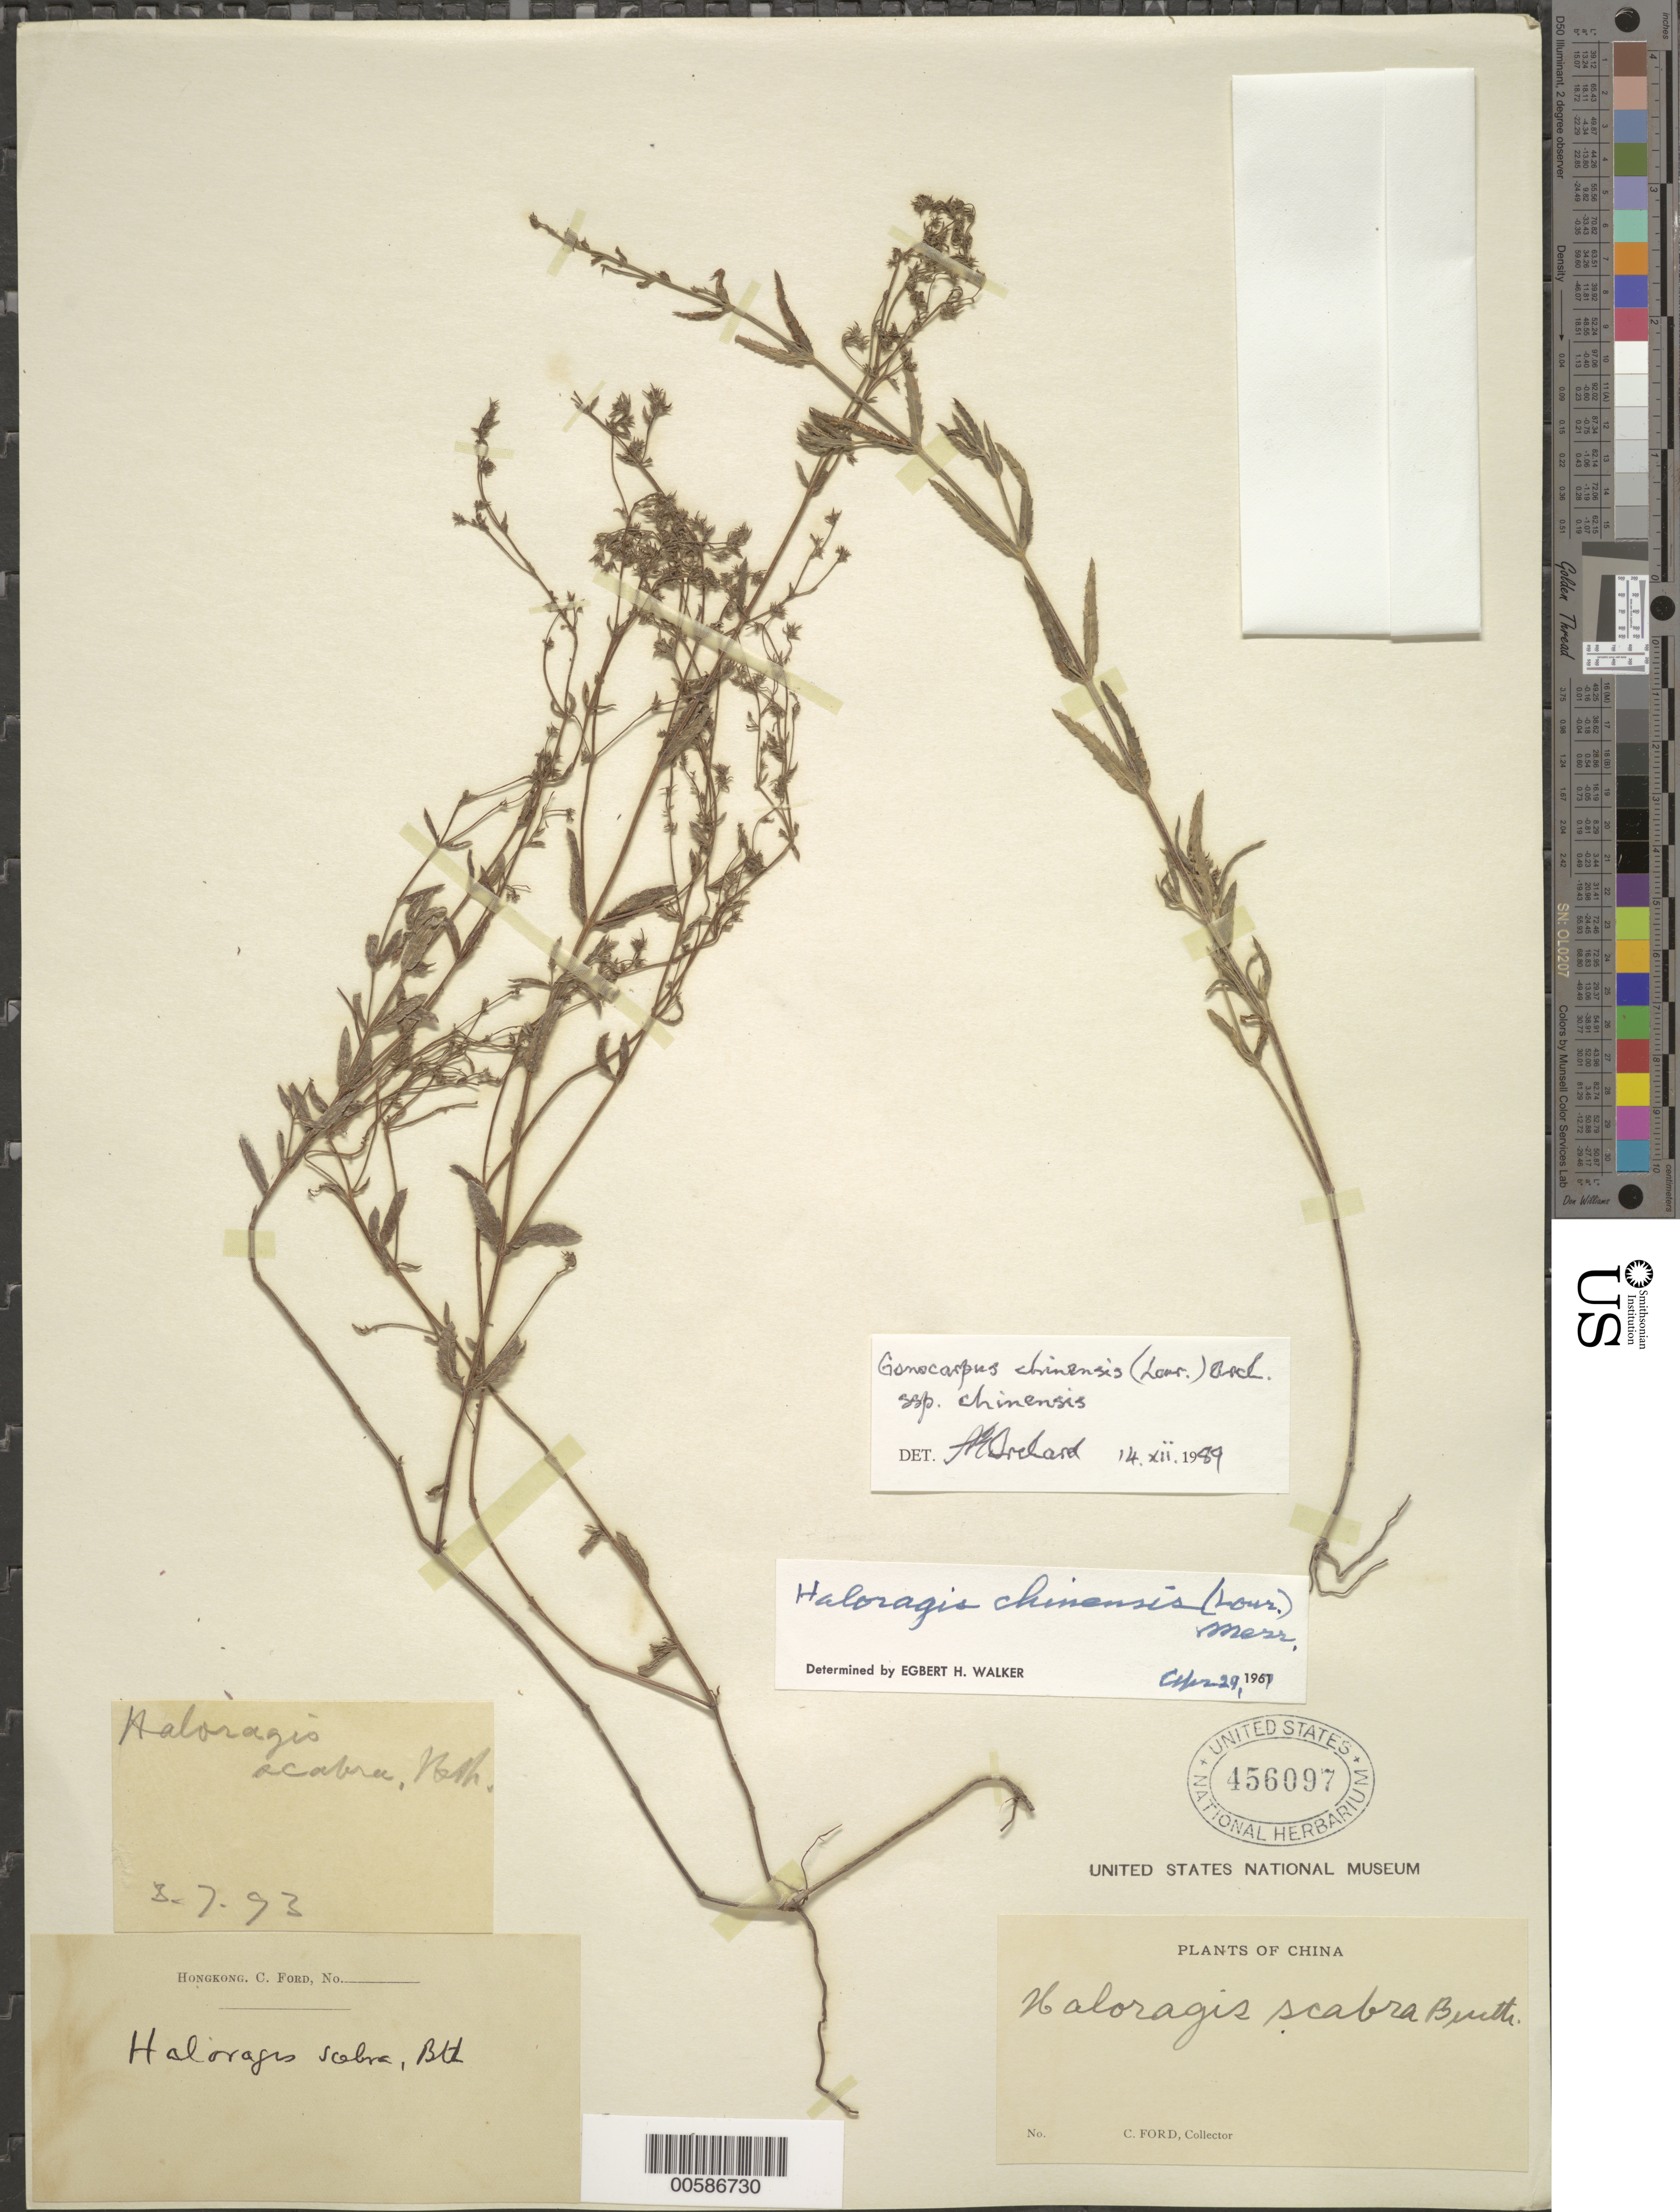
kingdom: Plantae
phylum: Tracheophyta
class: Magnoliopsida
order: Saxifragales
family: Haloragaceae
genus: Gonocarpus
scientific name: Gonocarpus chinensis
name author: (Lour.) Orchard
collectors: C. Ford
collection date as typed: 08 Jul 1893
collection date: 1893-07-08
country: China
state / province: Hong Kong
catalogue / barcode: US 456097